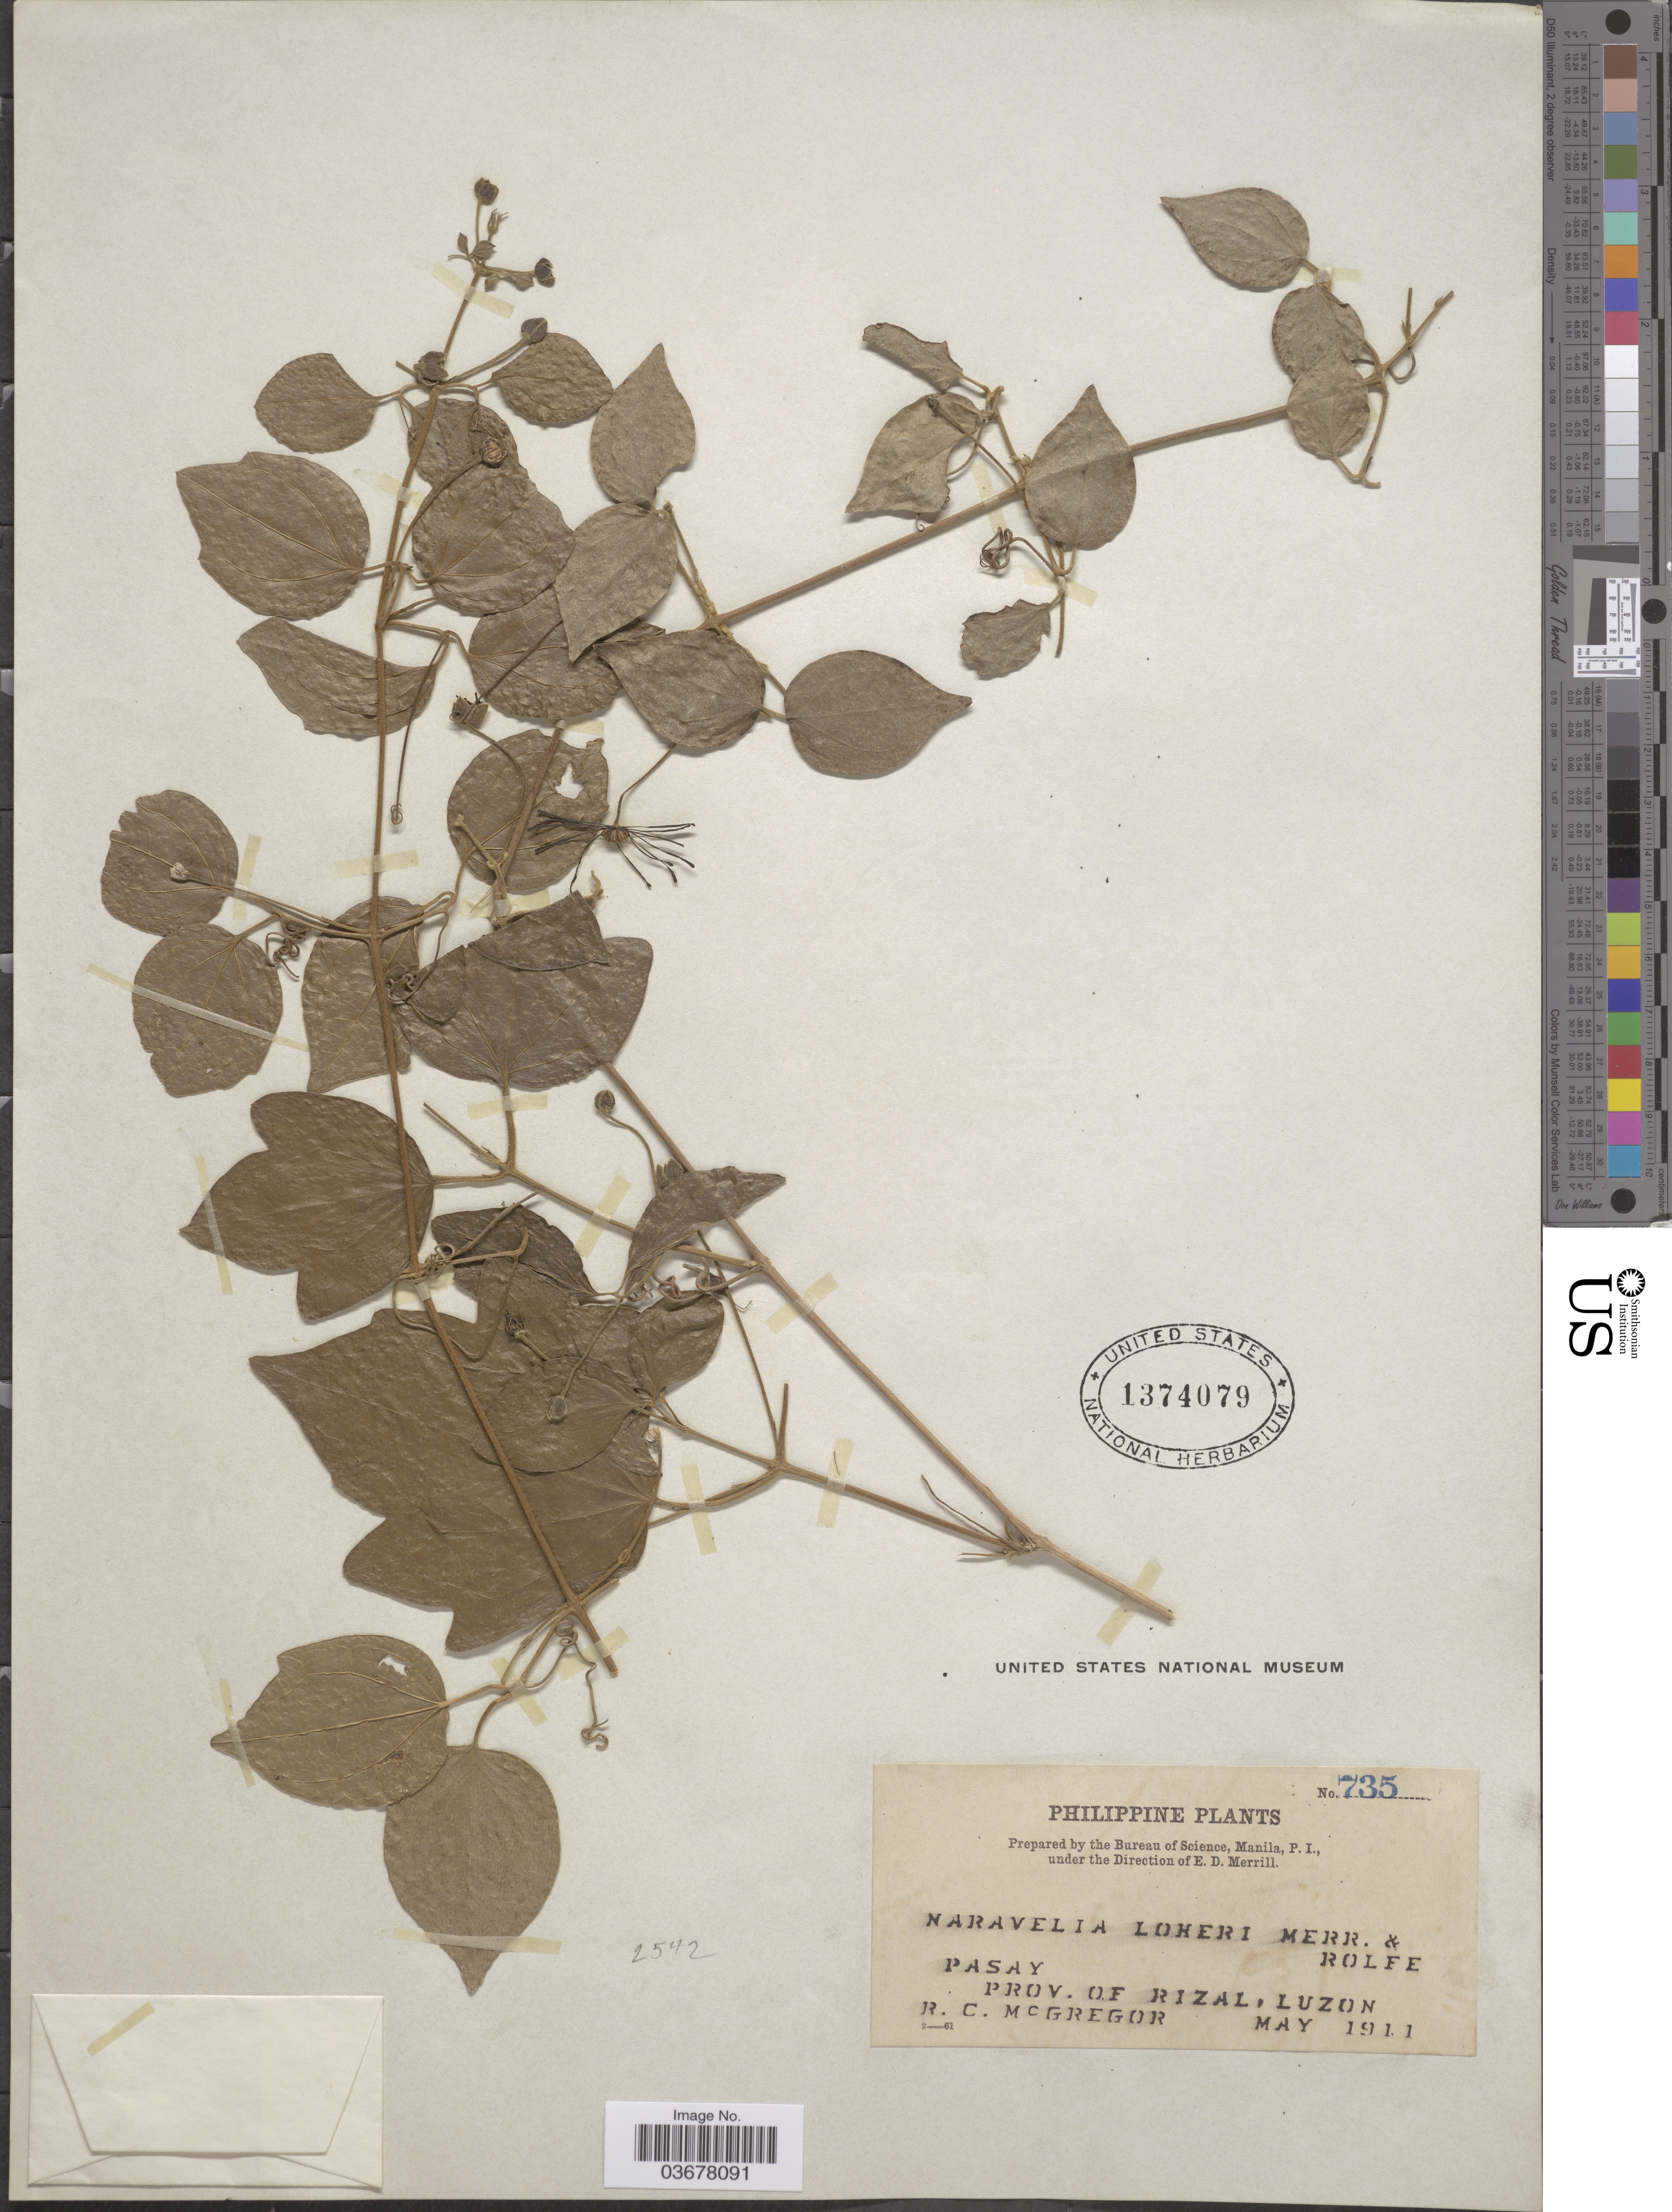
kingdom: Plantae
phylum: Tracheophyta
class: Magnoliopsida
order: Ranunculales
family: Ranunculaceae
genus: Clematis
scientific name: Clematis dasyoneura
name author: (Korth.) Kuntze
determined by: Strong, Mark T., (BOT), Smithsonian Institution - National Museum of Natural History (UNITED STATES)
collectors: R. C. McGregor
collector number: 735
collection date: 1911-05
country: Philippines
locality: Pasay. Prov. of Rizal, Luzon.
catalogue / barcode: US 1374079